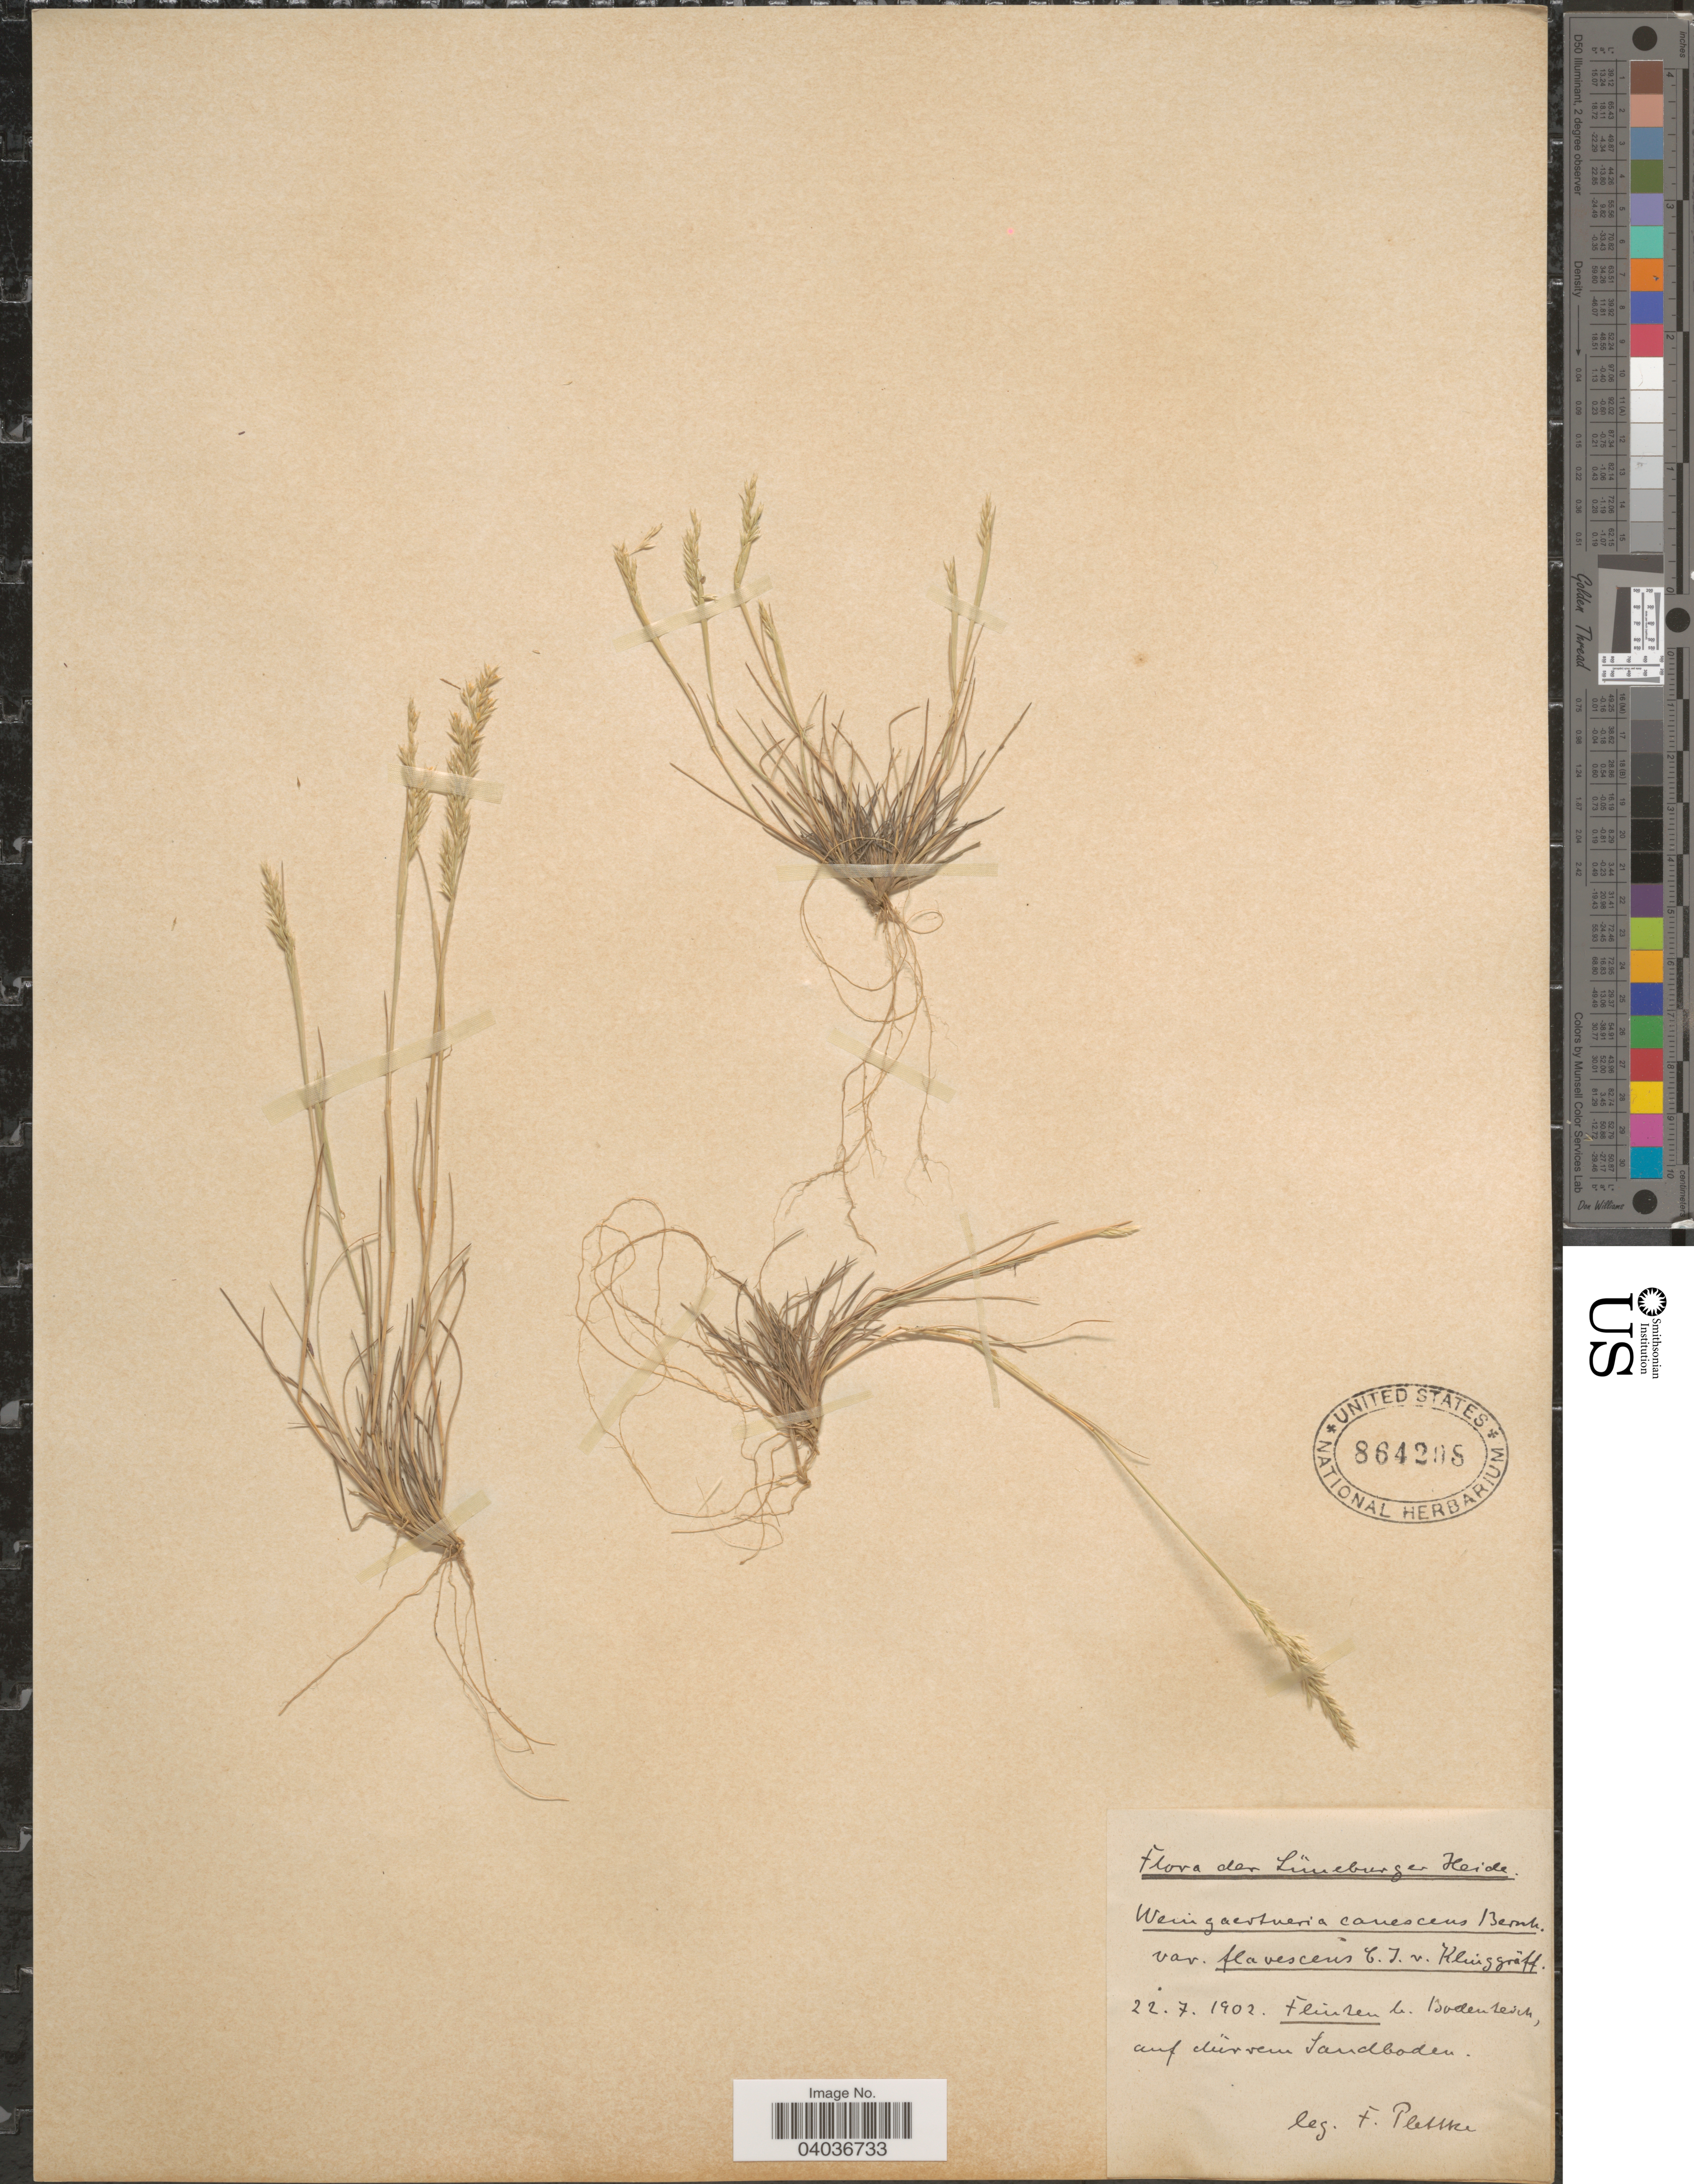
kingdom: Plantae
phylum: Tracheophyta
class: Liliopsida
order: Poales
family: Poaceae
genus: Corynephorus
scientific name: Corynephorus canescens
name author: (L, MEL) P. Beauv.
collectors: F. Plettke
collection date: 1902-07-22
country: Germany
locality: Lüneburger Heide. Flinten bei Bodenteich, auf dürrem Sandboden.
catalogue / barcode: US 864208